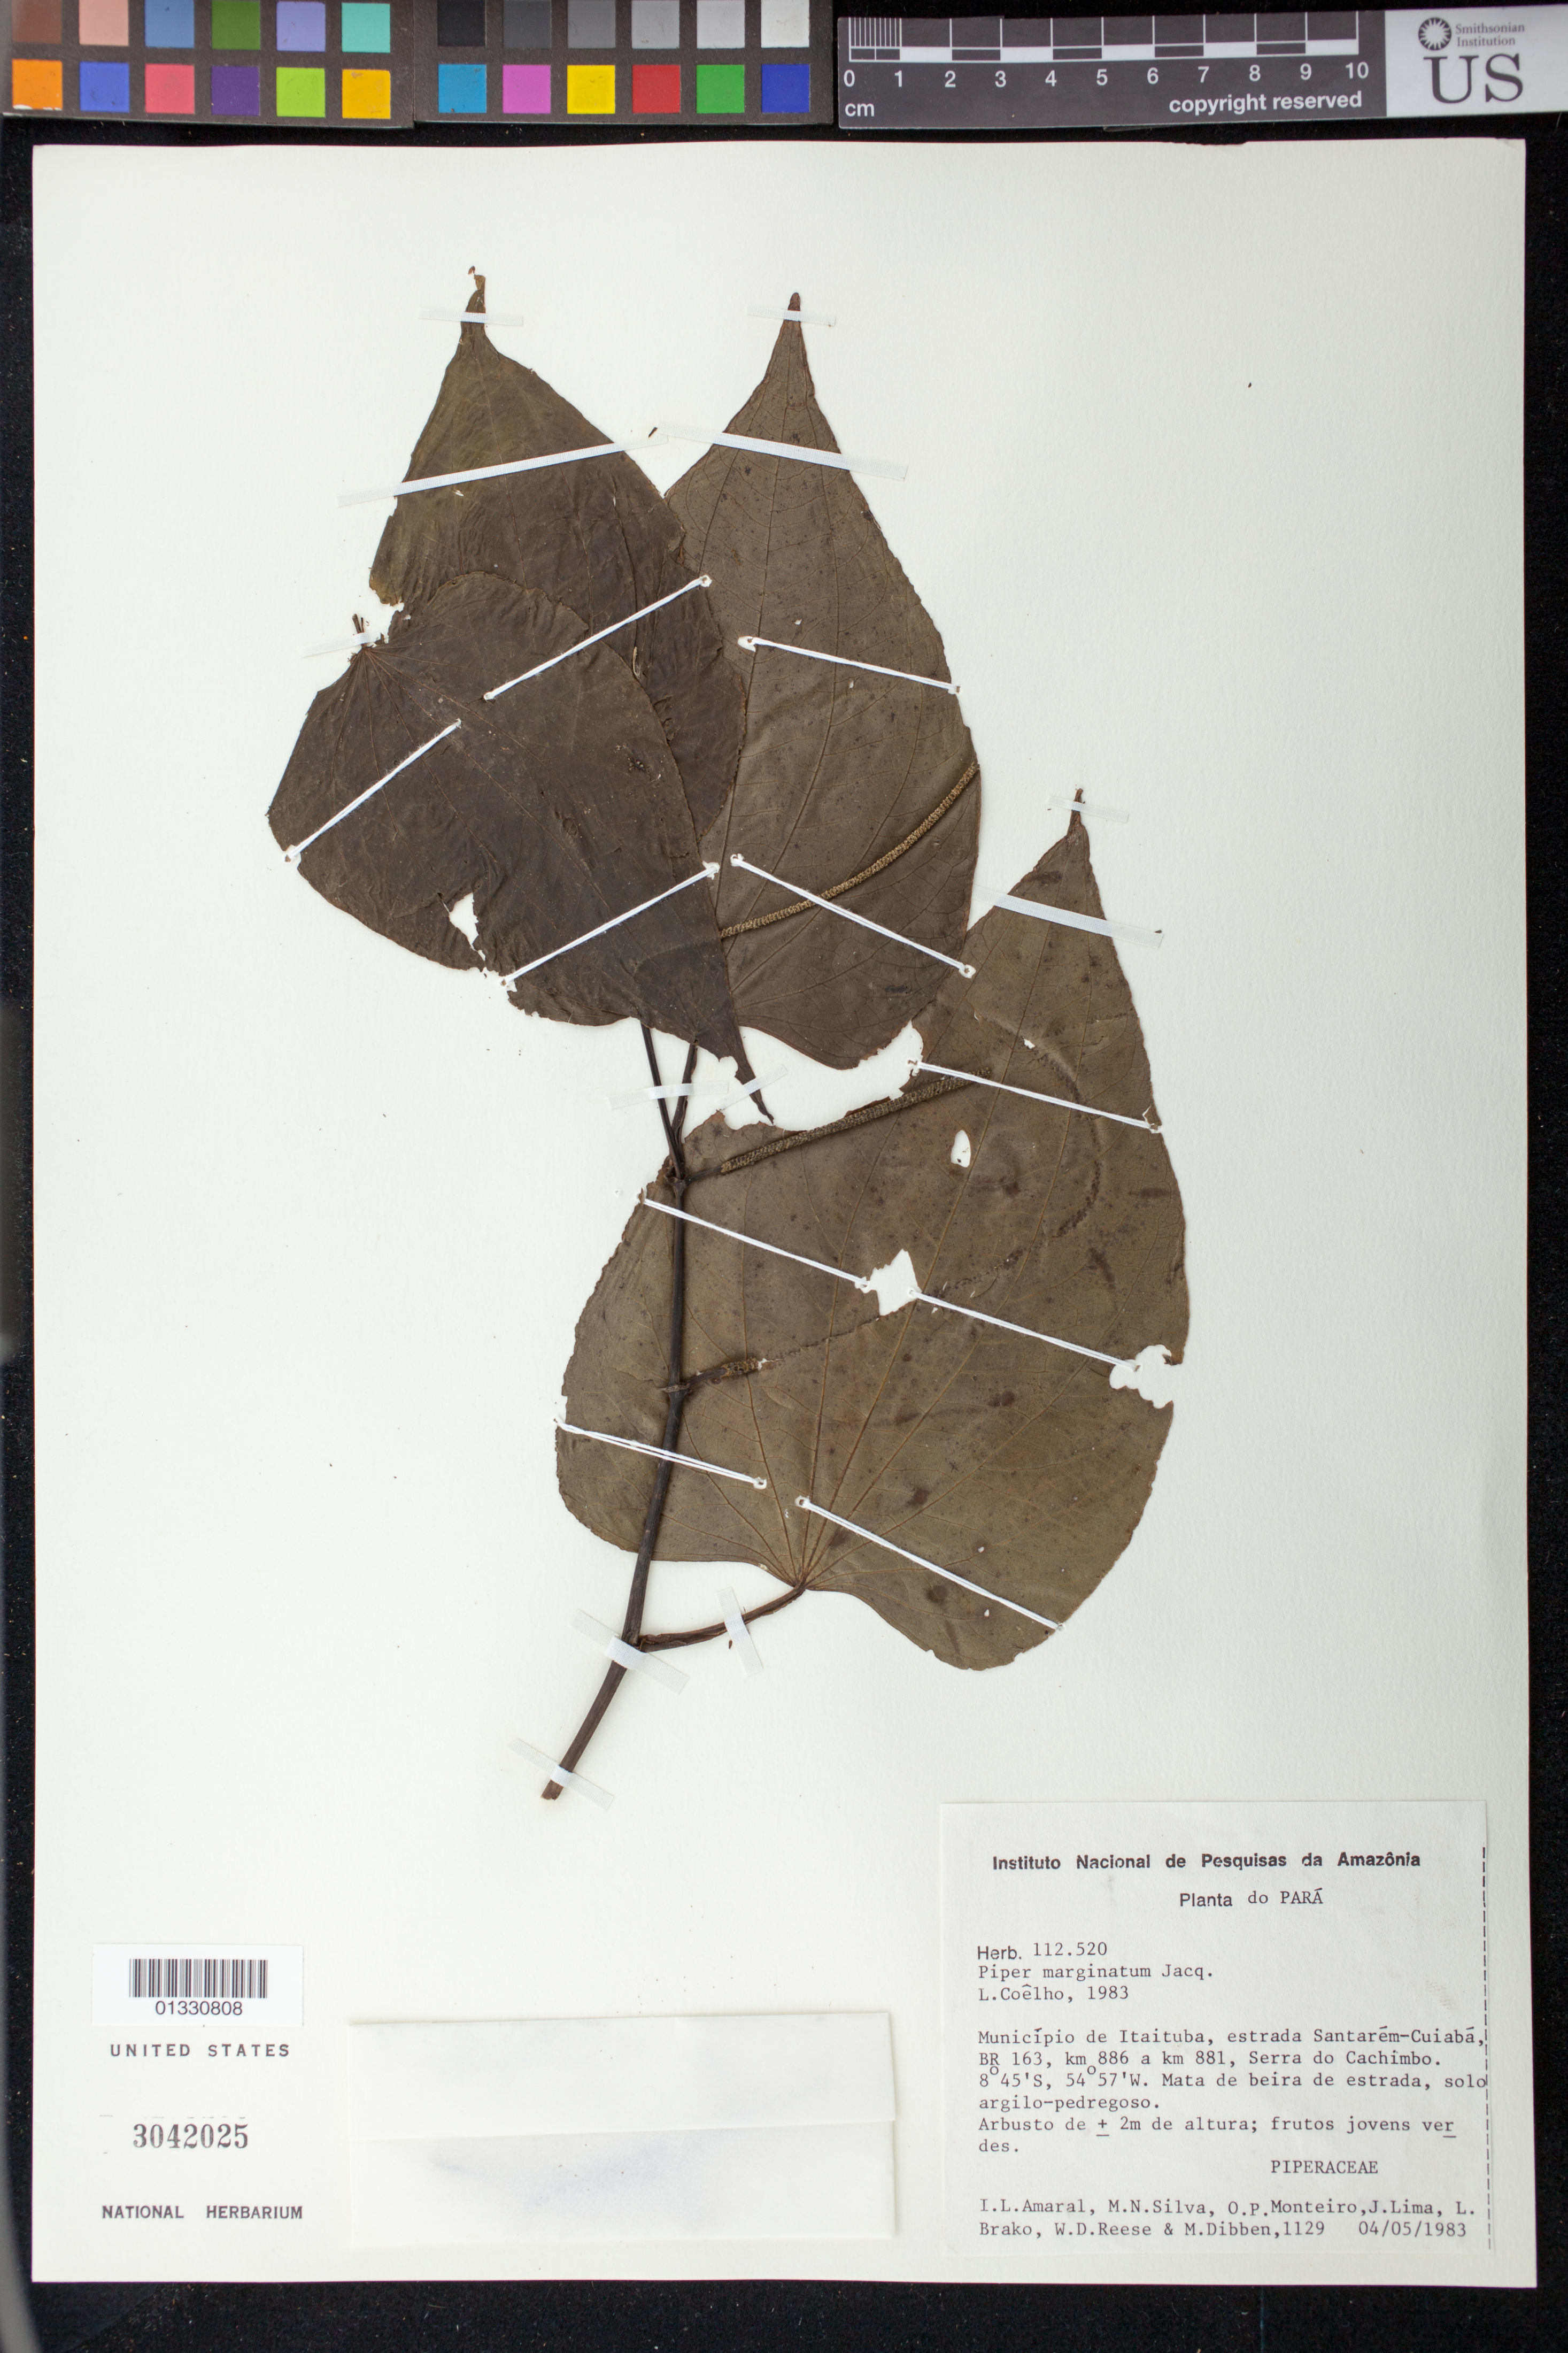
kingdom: Plantae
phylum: Tracheophyta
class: Magnoliopsida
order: Piperales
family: Piperaceae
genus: Piper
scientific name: Piper marginatum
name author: Jacq.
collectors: I. L. Amaral et al.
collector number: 1129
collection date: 1983-05-04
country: Brazil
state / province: Pará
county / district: Itaituba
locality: Estrada Santarém-Cuiabá, BR 163, Km 886 a Km 891, Serra do Cachimbo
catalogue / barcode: US 3042025